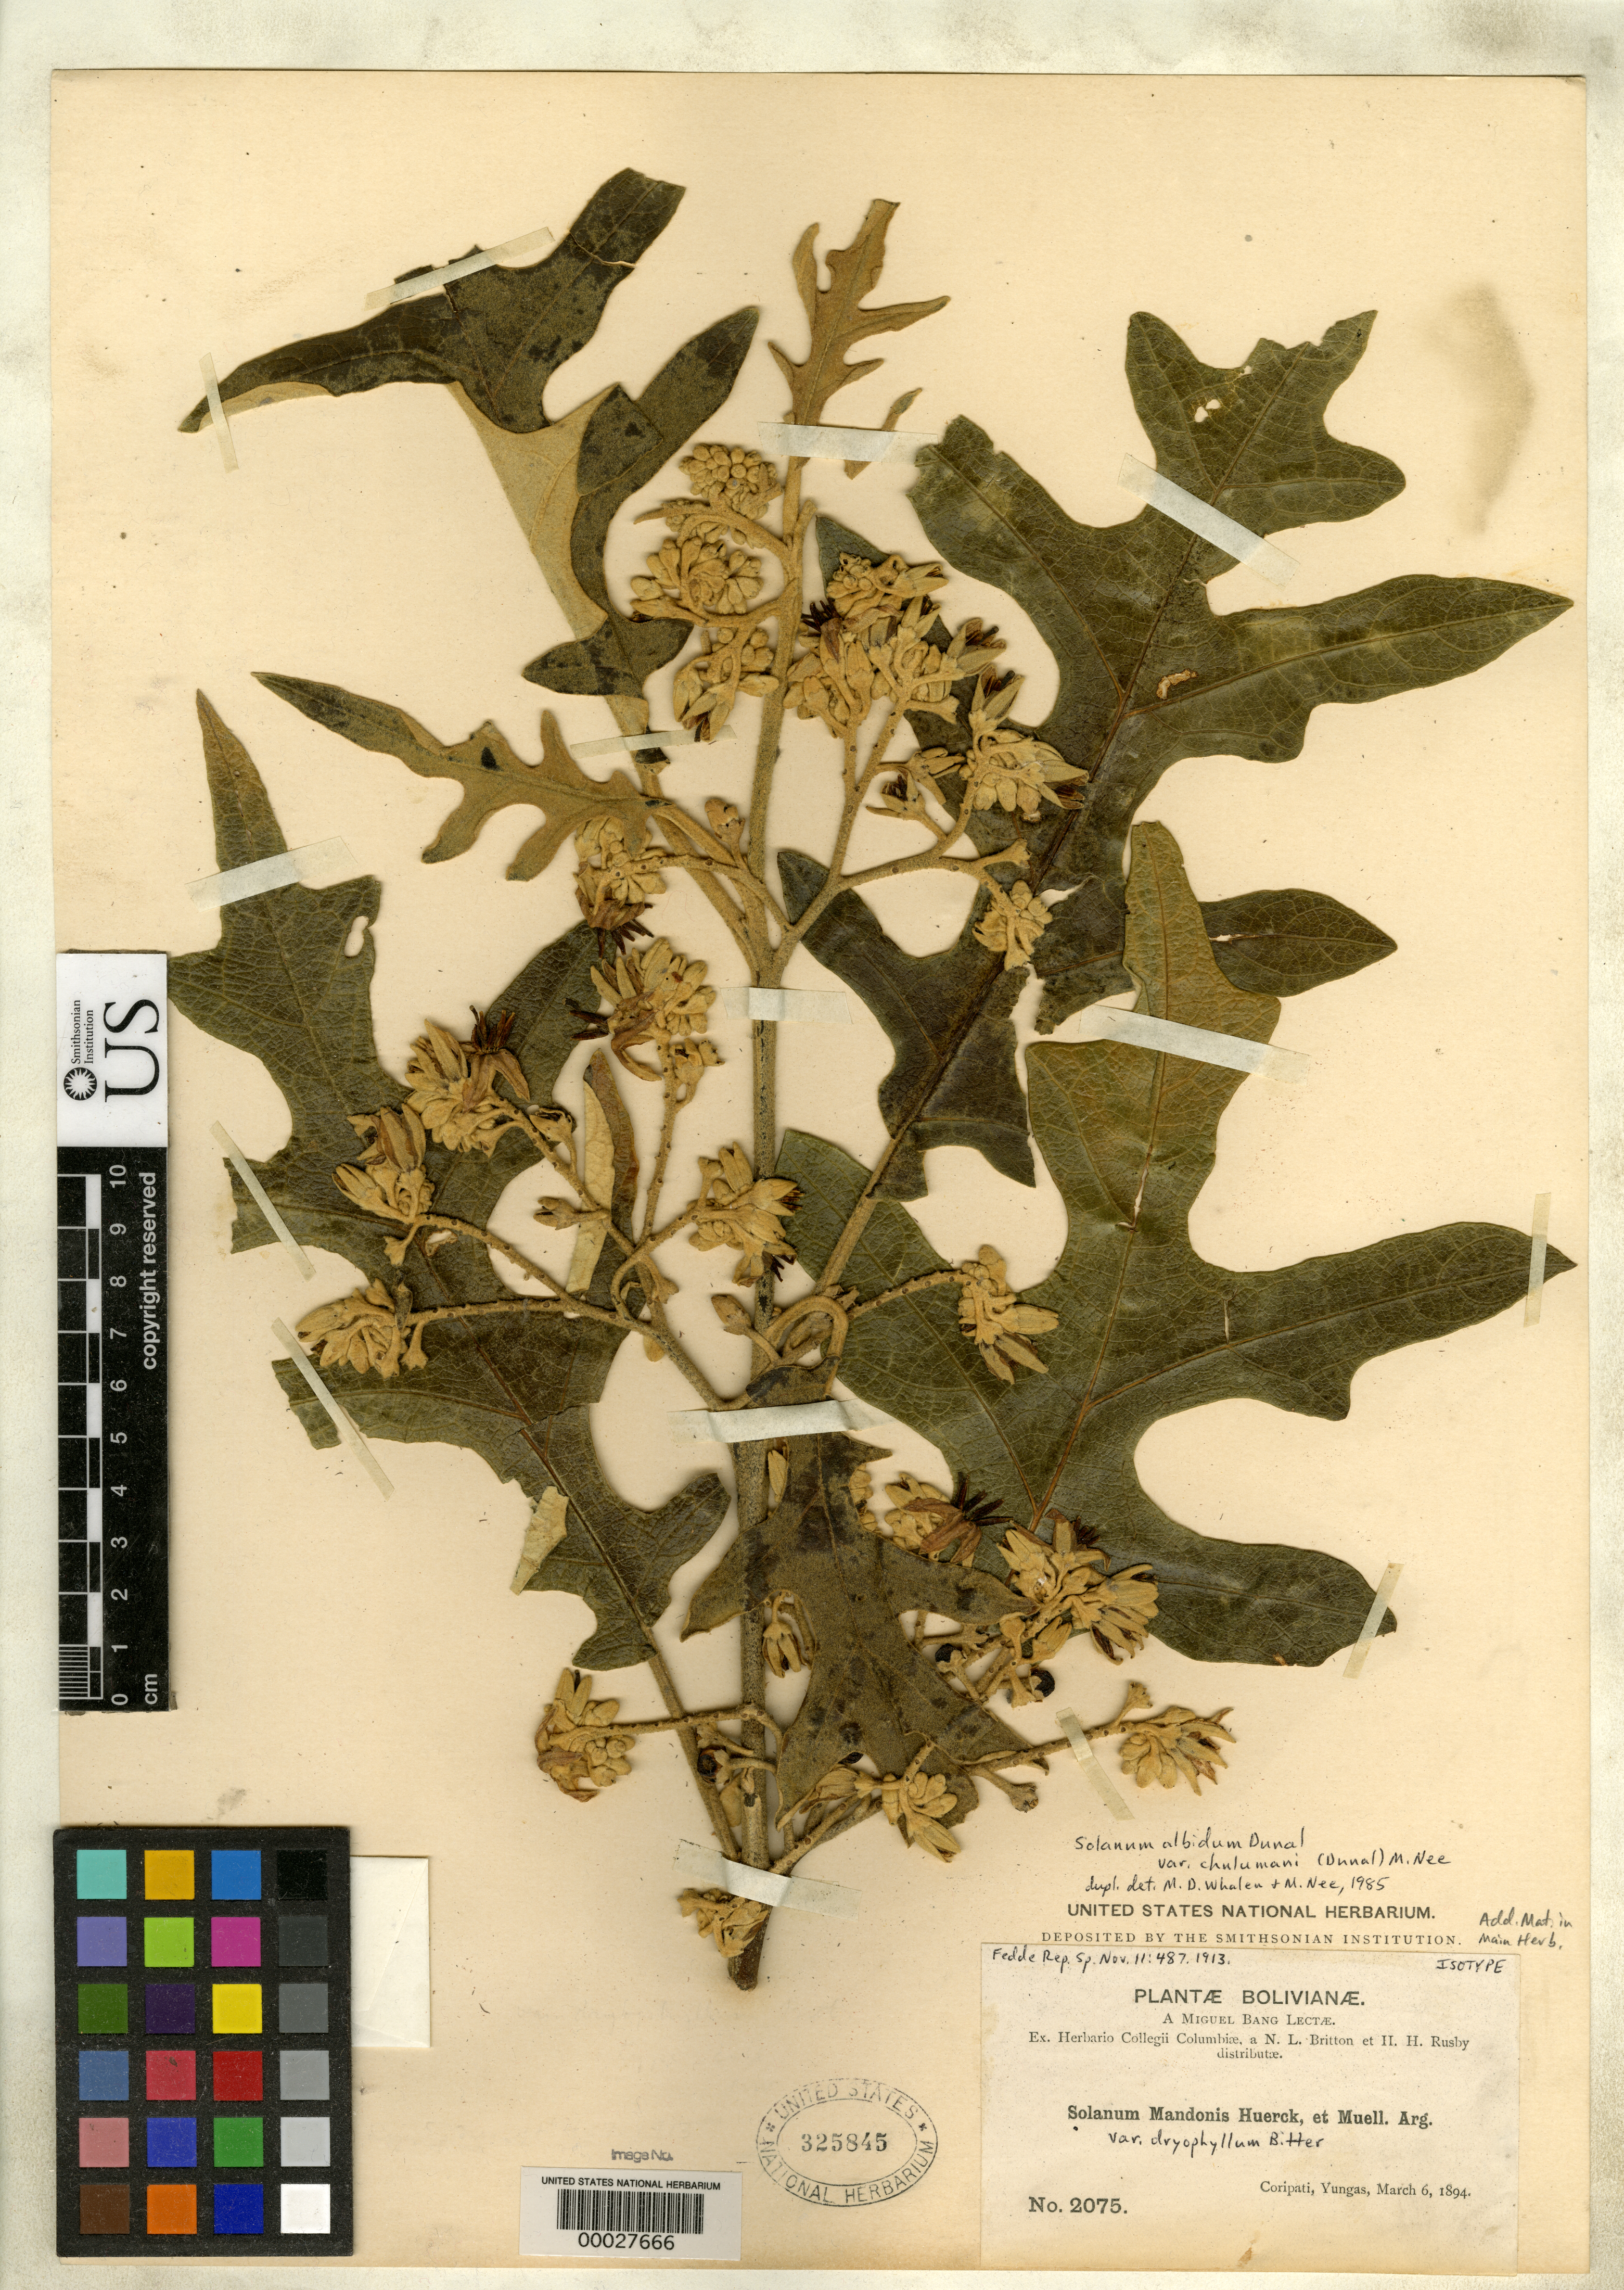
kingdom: Plantae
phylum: Tracheophyta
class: Magnoliopsida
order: Solanales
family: Solanaceae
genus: Solanum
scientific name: Solanum mandonis var. dryophyllum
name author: Bitter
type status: Isotype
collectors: M. Bang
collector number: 2075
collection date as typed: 06 Mar 1894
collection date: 1894-03-06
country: Bolivia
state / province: La Paz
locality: Coripati, Yungas.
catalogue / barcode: US 325845